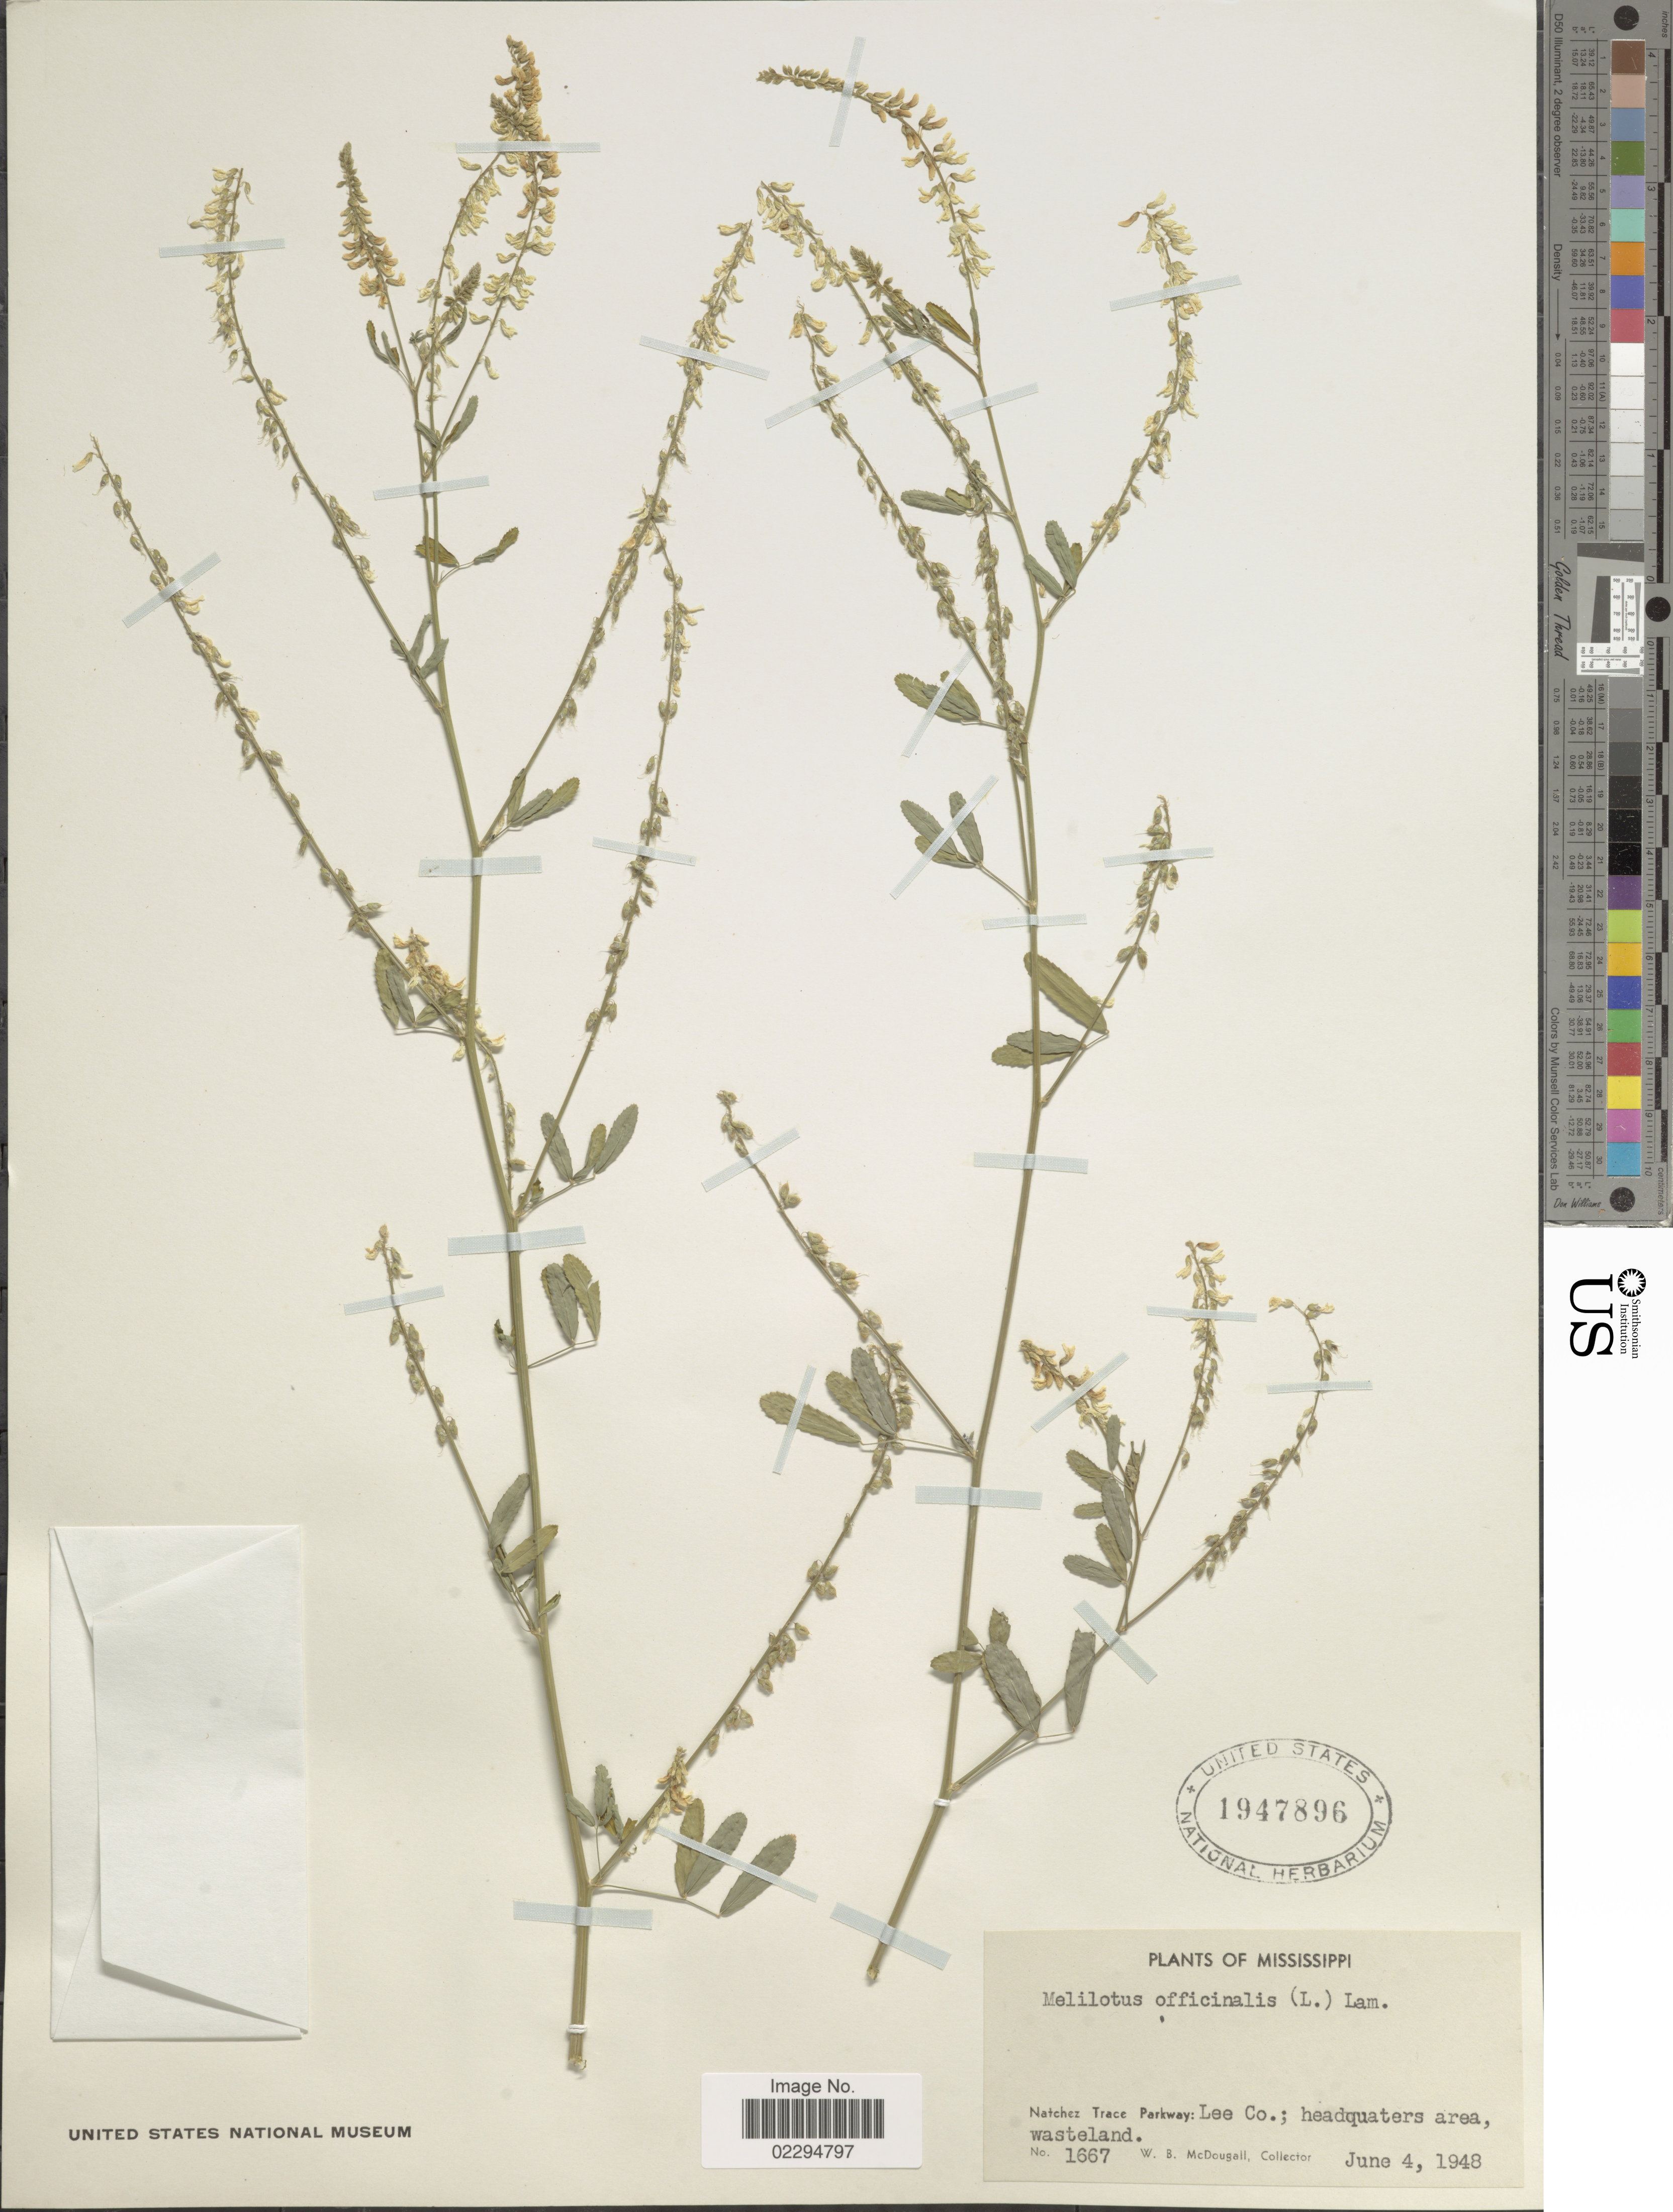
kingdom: Plantae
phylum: Tracheophyta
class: Magnoliopsida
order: Fabales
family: Fabaceae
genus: Melilotus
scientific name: Melilotus officinalis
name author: (L.) Lam.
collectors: W. B. McDougall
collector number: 1667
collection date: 1948-06-04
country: United States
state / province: Mississippi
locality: Natchez Trace Parkway: Lee Co.; headquarters area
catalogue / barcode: US 1947896